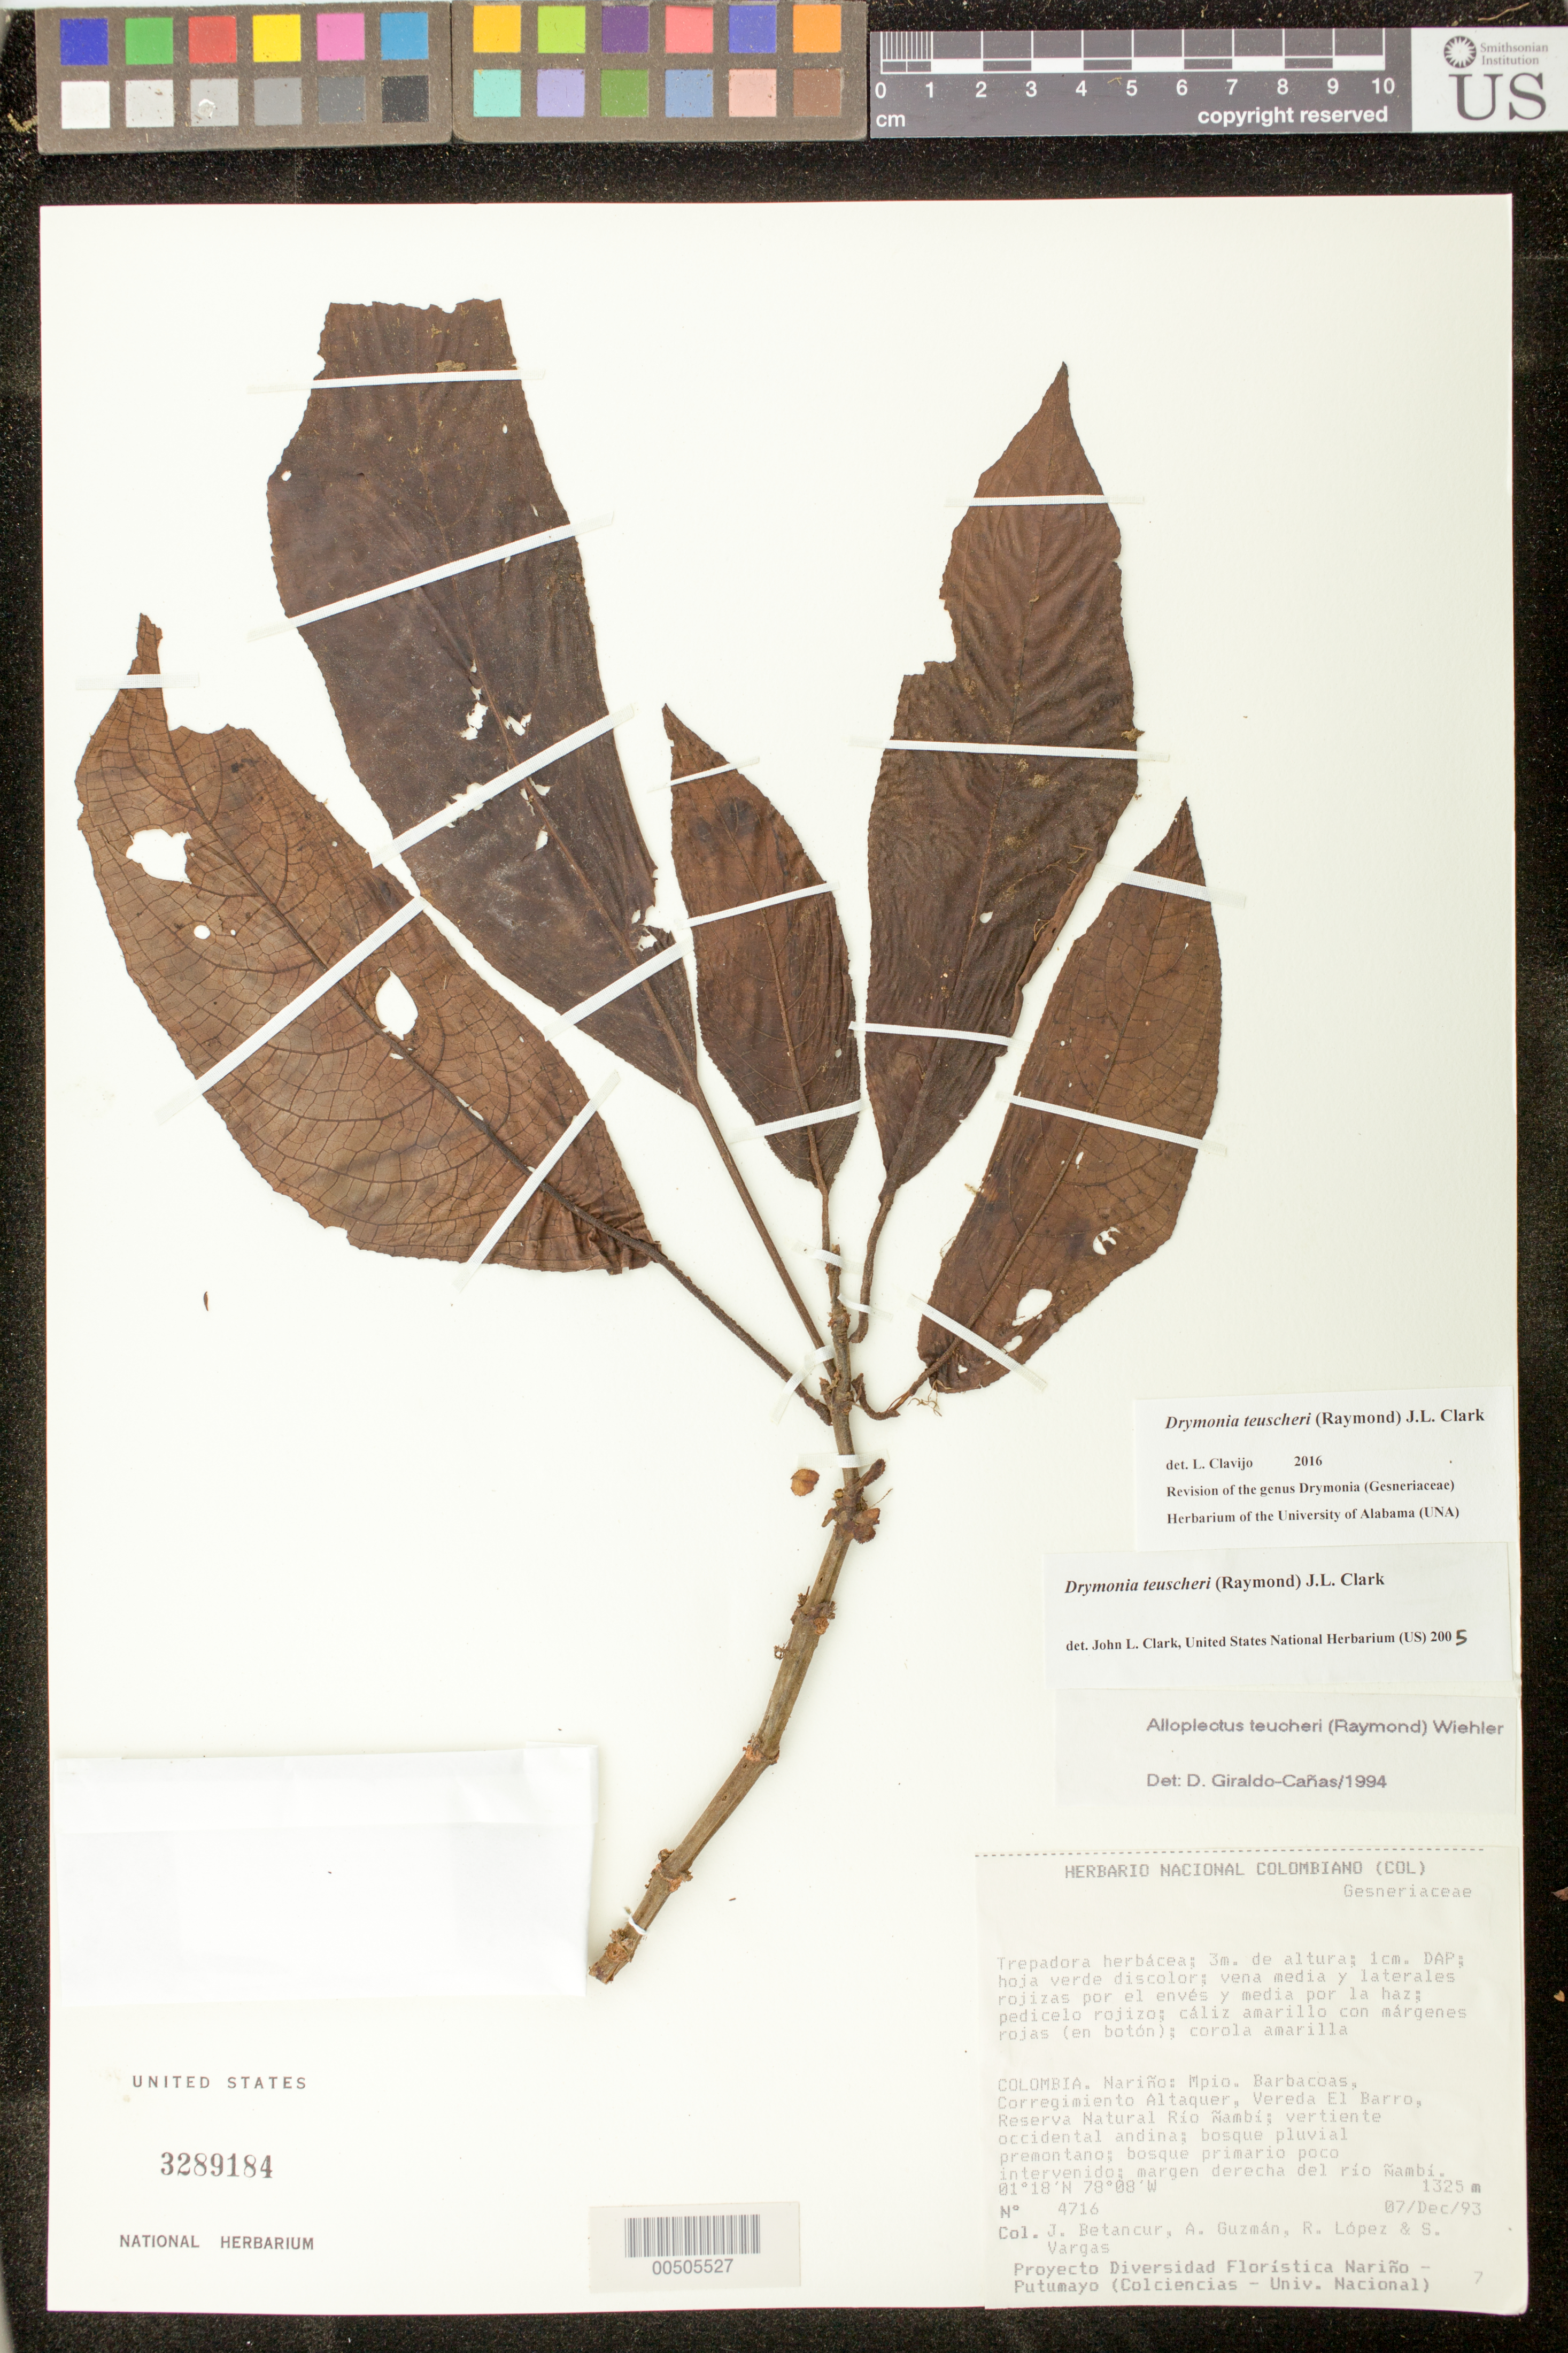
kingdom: Plantae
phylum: Tracheophyta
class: Magnoliopsida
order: Lamiales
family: Gesneriaceae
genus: Drymonia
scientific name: Drymonia teuscheri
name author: (Raymond) J.L. Clark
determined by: Clark, J. L., (SEL), The Marie Selby Botanical Garden (UNITED STATES)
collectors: J. C. Betancur, A. Guzman, R. Lopez & S. Vargas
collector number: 4716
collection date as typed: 07 Dec 1993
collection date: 1993-12-07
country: Colombia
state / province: Nariño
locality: Mpio. Barbacoas, Corregimiento Altaquer, Vereda El Barro, Reserva Natural Rio Nambí; vertiente occidental andina, margen derecha del río Nambí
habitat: Bosque primario poco intervenido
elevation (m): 1325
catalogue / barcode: US 3289184